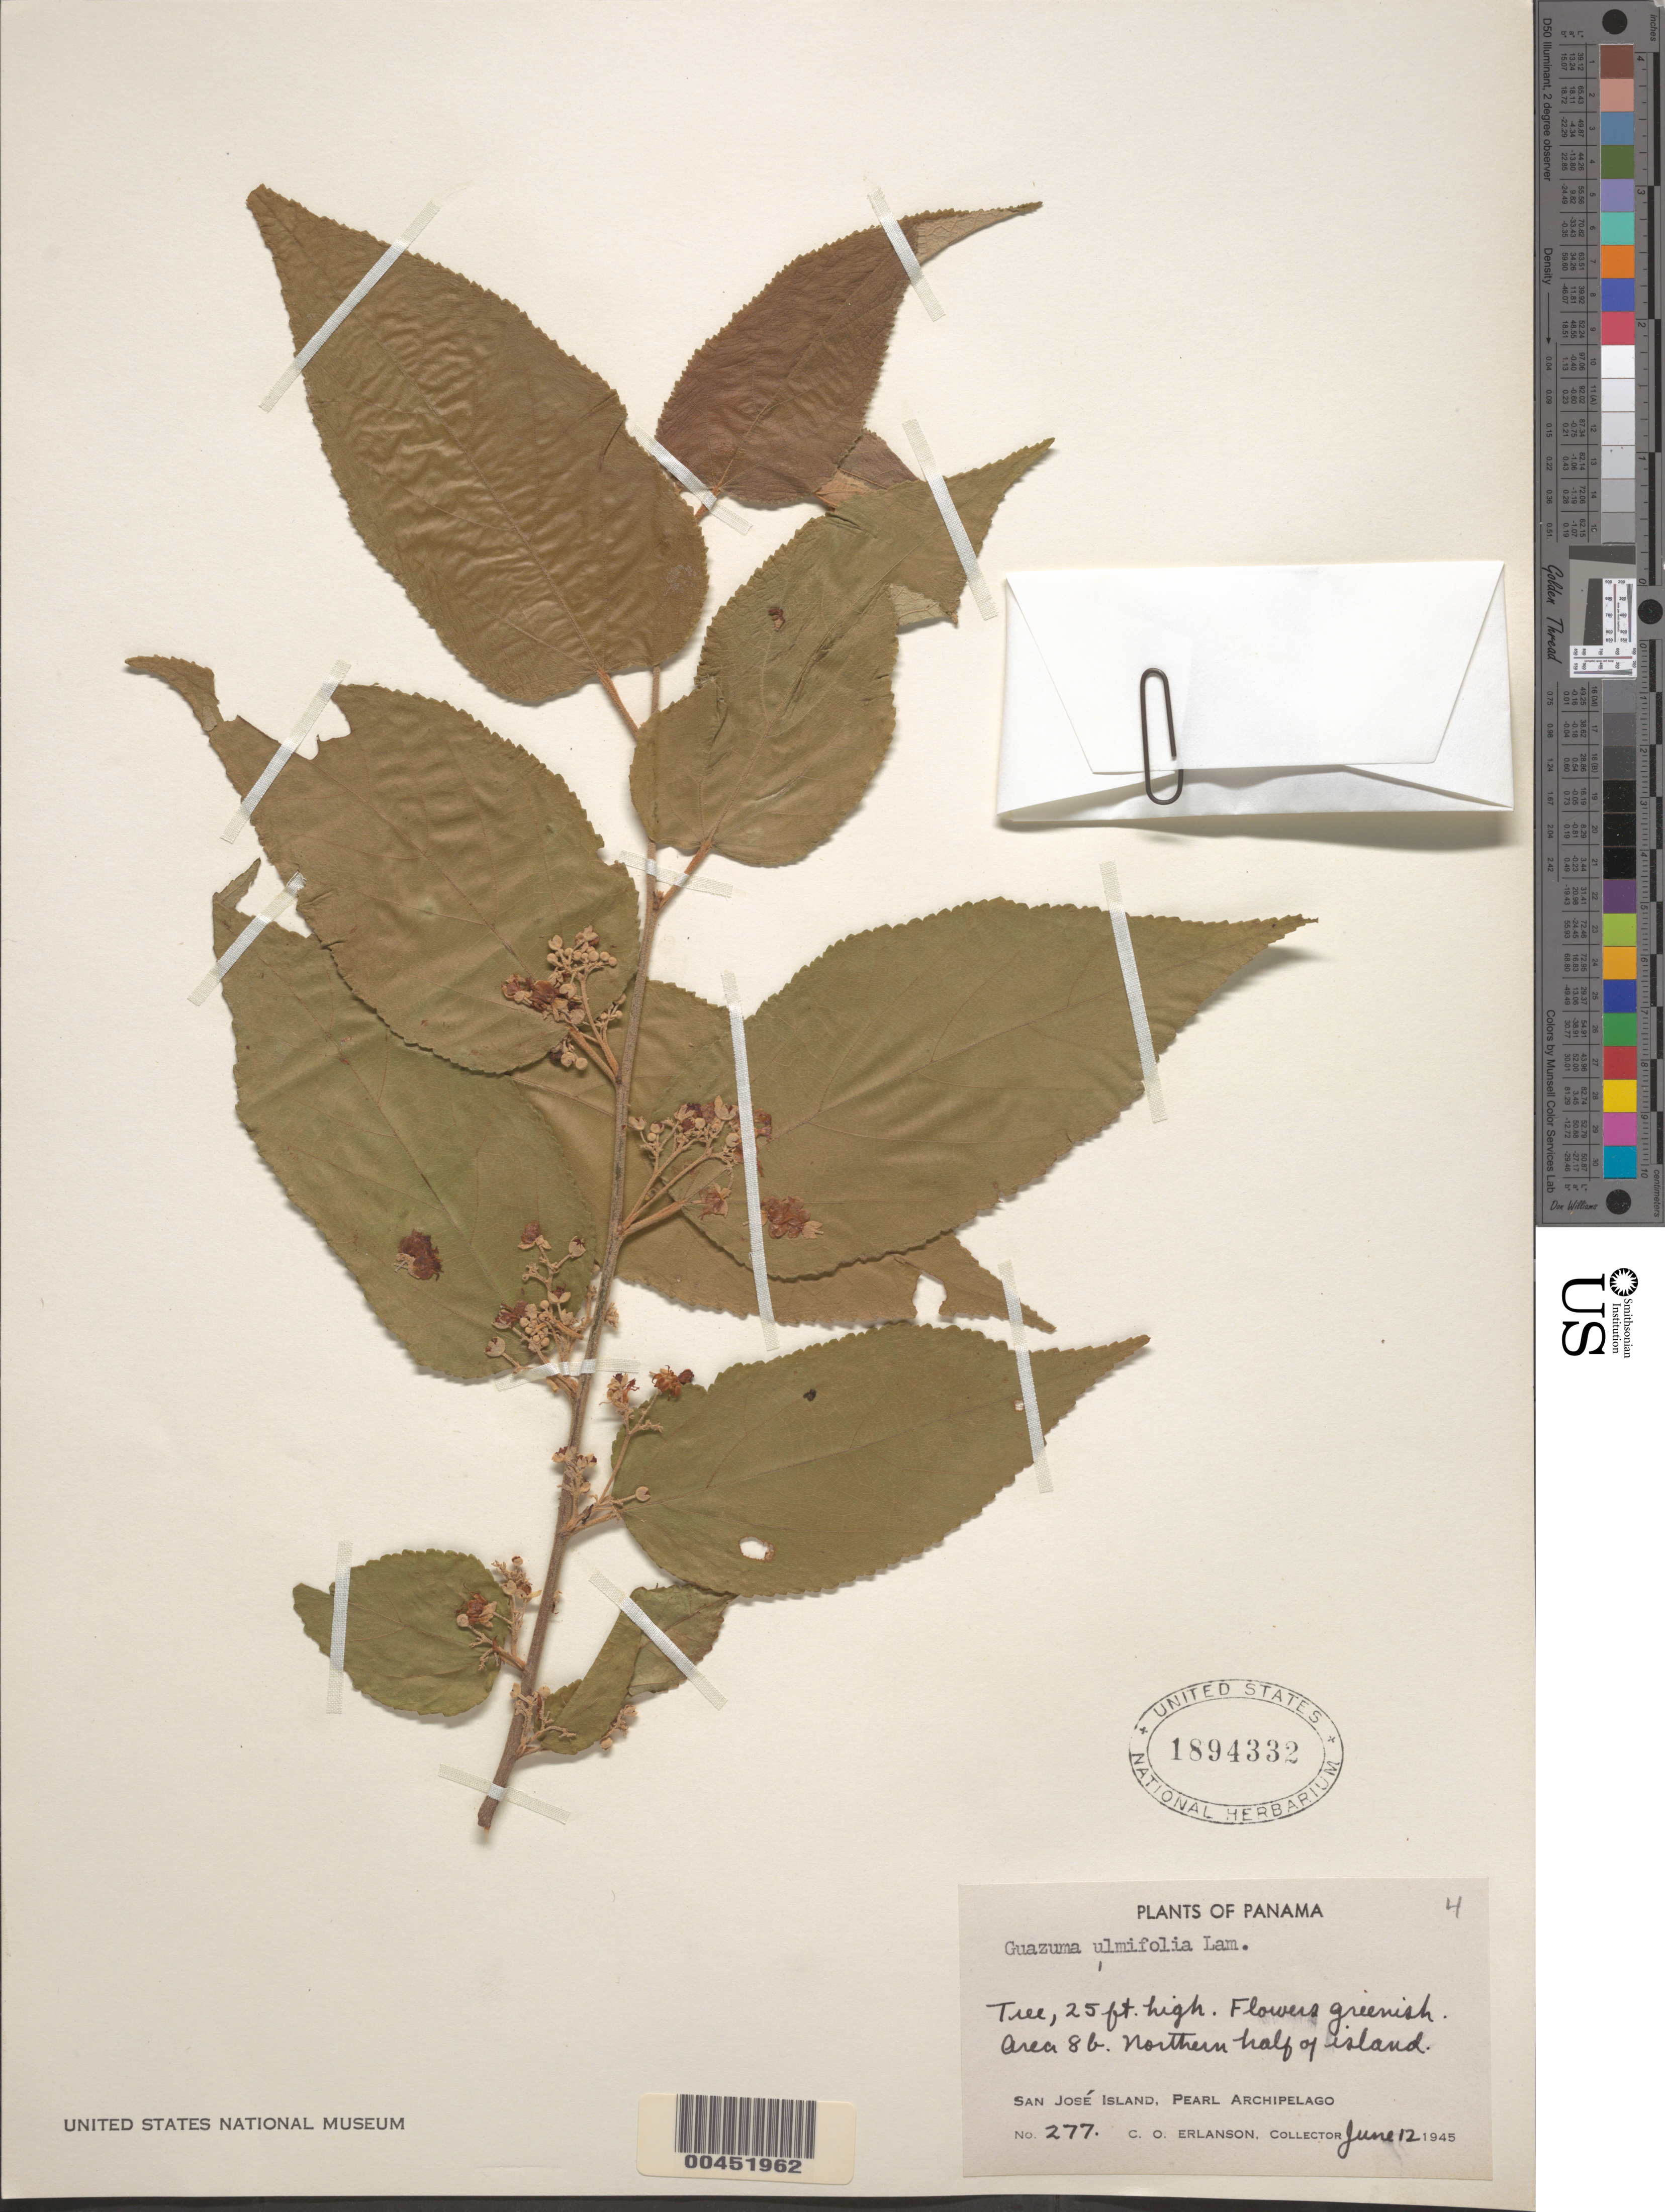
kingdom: Plantae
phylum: Tracheophyta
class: Magnoliopsida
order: Malvales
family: Malvaceae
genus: Guazuma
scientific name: Guazuma ulmifolia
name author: Lam.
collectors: C. O. Erlanson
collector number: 277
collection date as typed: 12 Jun 1945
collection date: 1945-06-12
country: Panama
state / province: Panamá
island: San José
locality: NErn half of San José Island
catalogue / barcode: US 1894332